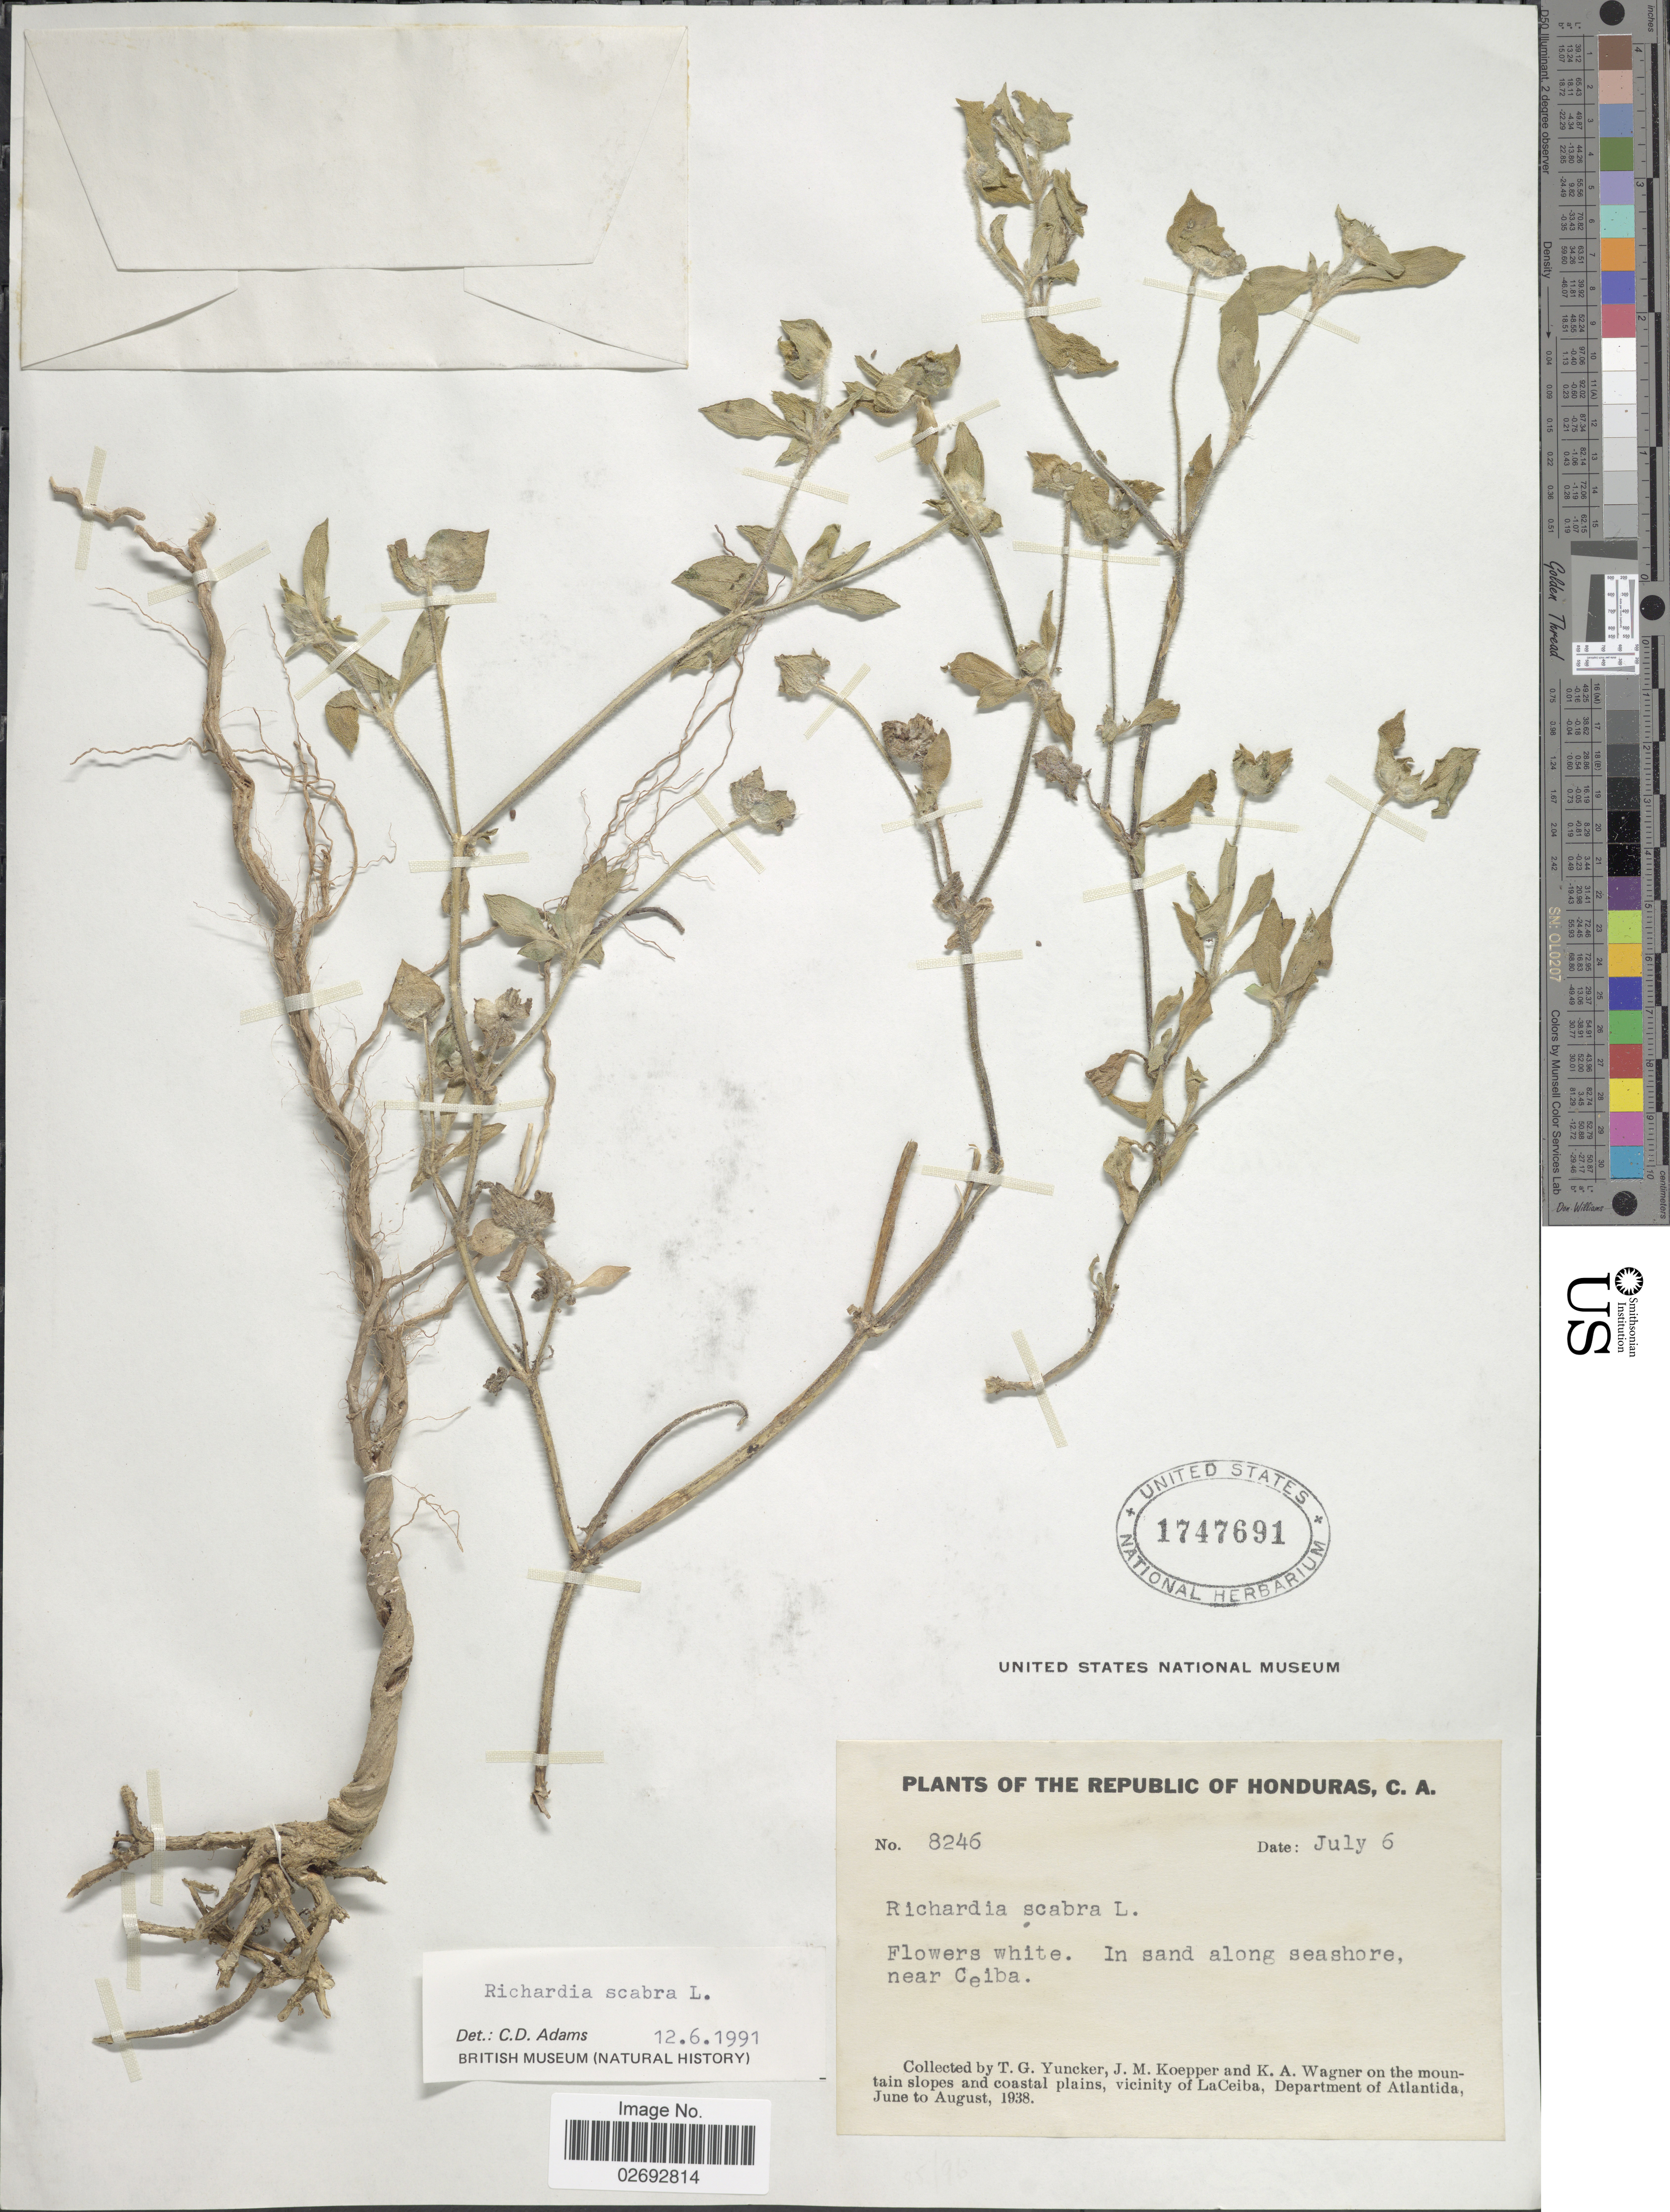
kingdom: Plantae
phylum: Tracheophyta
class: Magnoliopsida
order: Gentianales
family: Rubiaceae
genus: Richardia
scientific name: Richardia scabra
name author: L.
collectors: T. G. Yuncker, J. M. Koepper & K. A. Wagner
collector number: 8246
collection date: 1938-07-06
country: Honduras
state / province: Atlántida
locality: Near Ceiba. Vicinity of La Ceiba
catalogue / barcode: US 1747691